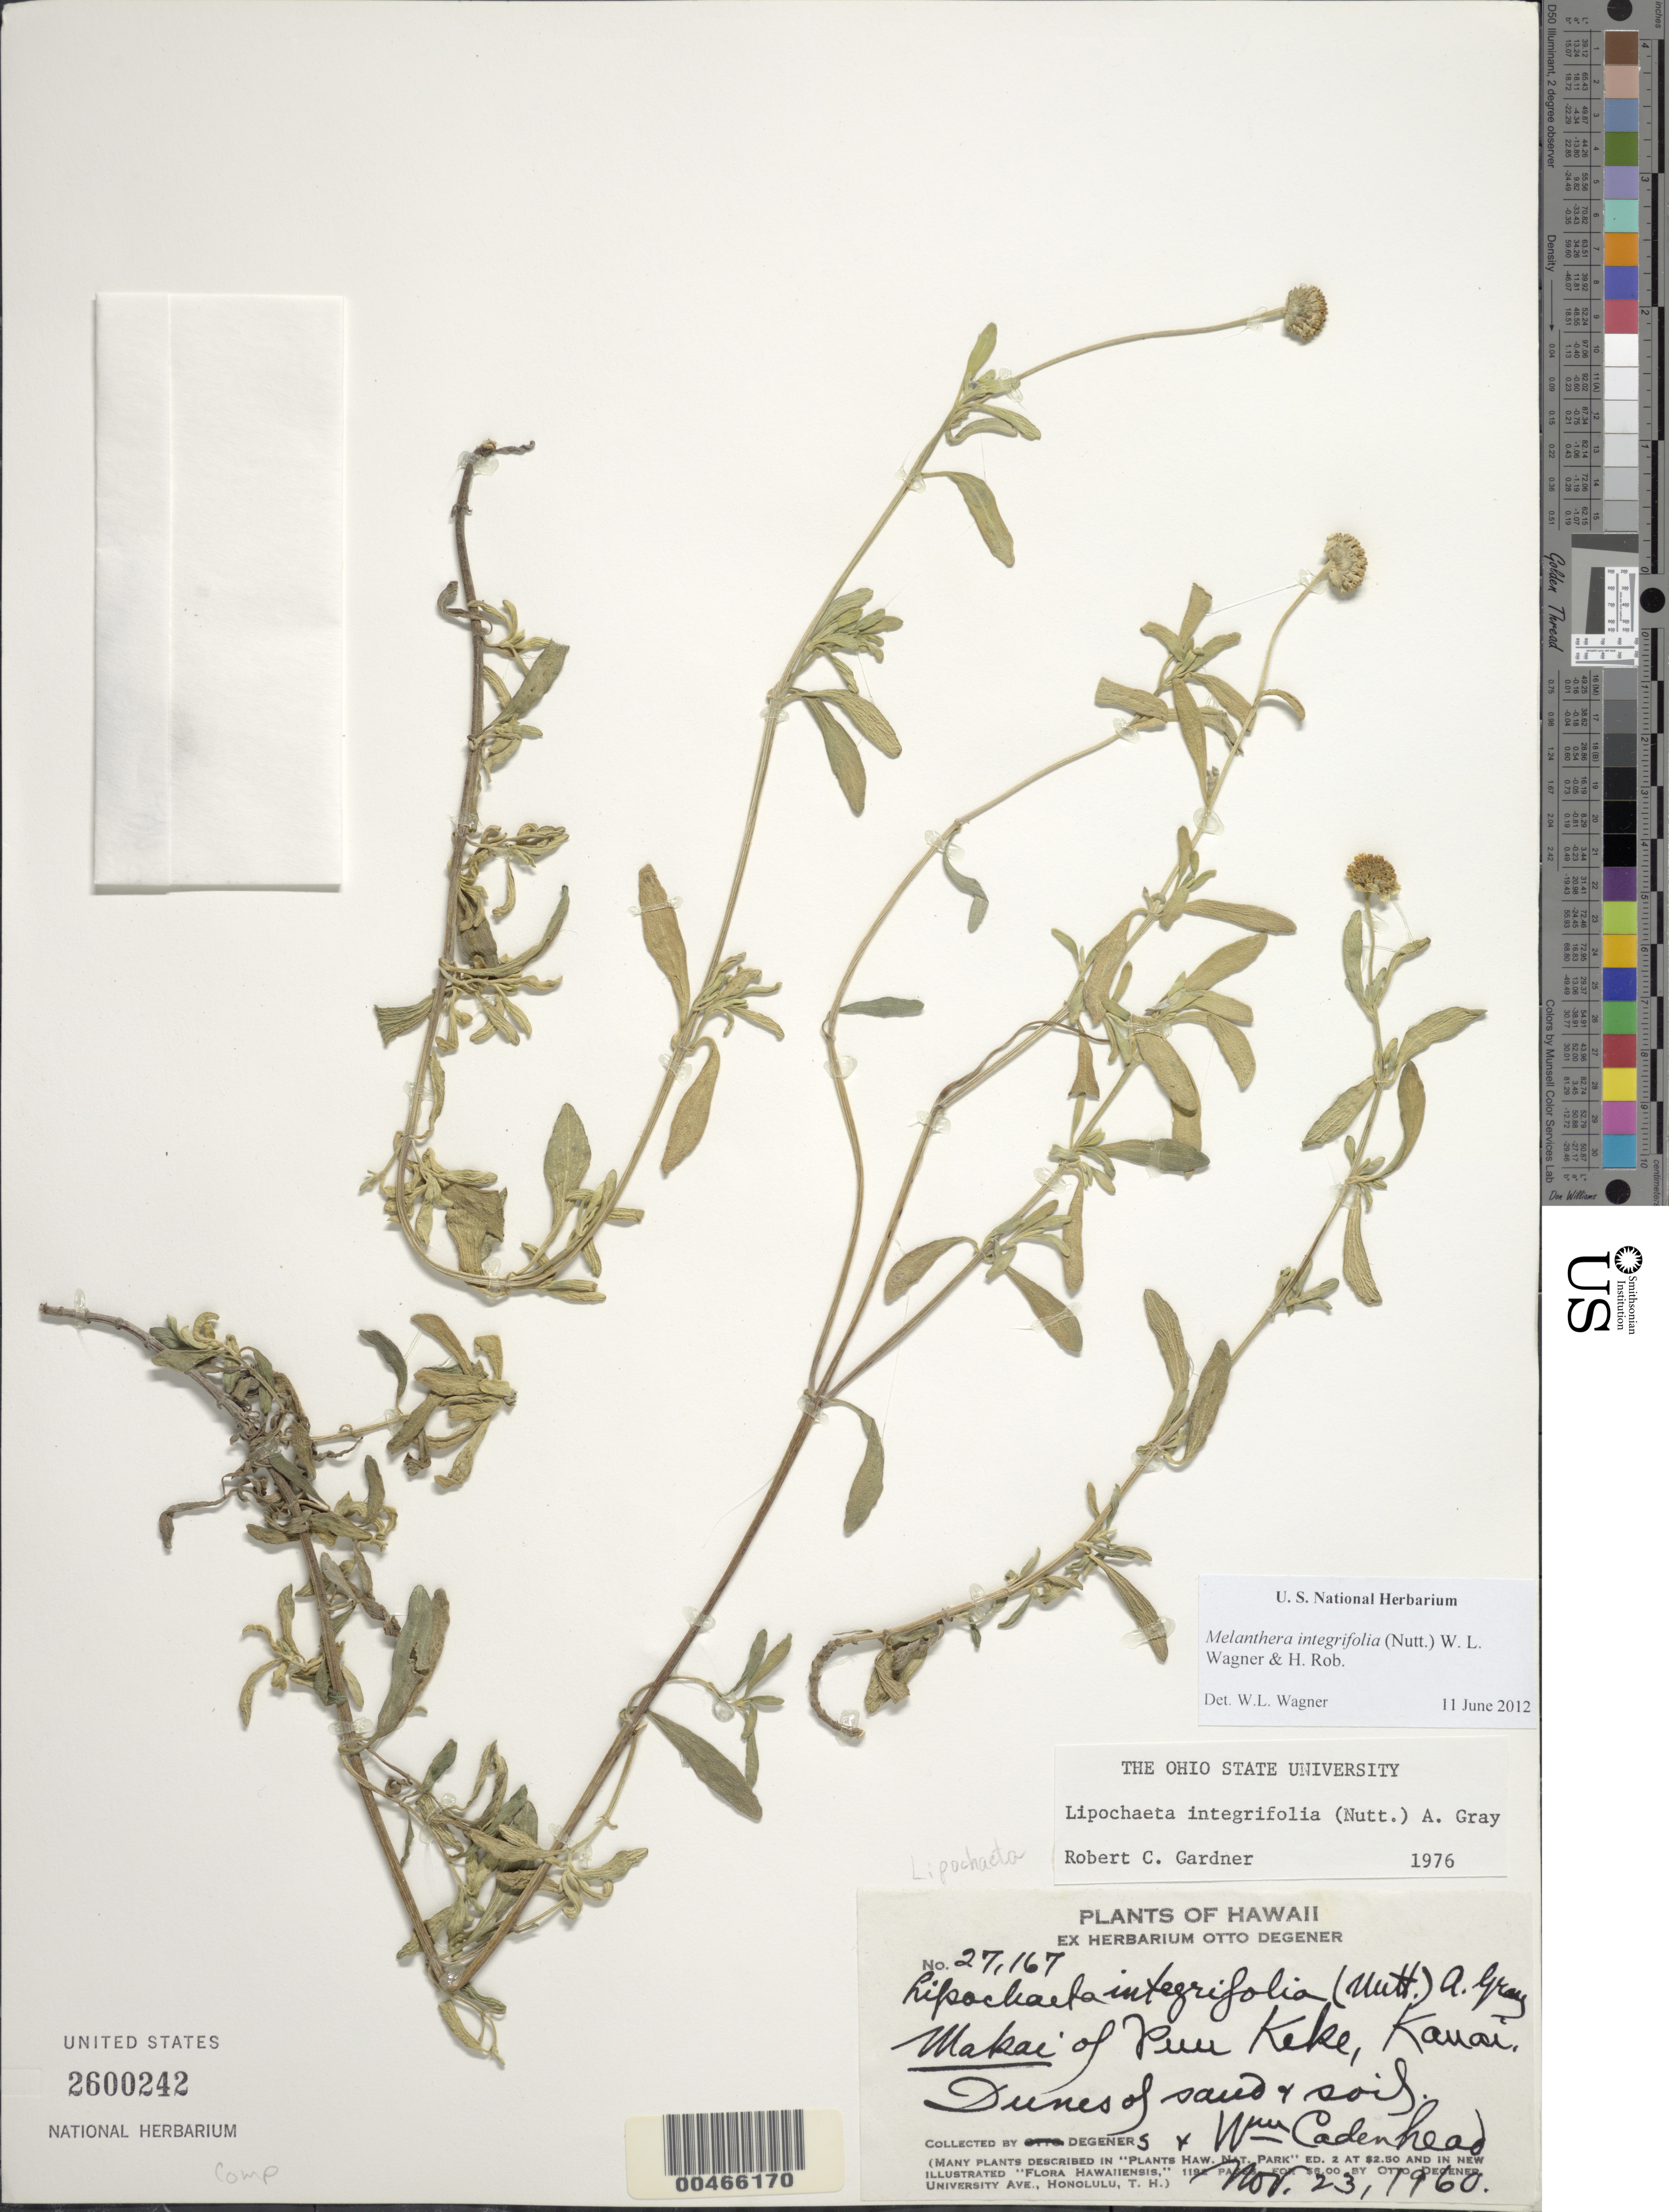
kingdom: Plantae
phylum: Tracheophyta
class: Magnoliopsida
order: Asterales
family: Asteraceae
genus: Wollastonia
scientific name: Wollastonia integrifolia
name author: (Nutt.) Orchard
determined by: Wagner, W. L., (BOT), Smithsonian Institution - National Museum of Natural History (UNITED STATES)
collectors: -. Degeners & W. Cadenhead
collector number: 27167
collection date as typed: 23 Nov 1960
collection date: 1960-11-23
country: United States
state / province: Hawaii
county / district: Kauai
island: Kaua'i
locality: Makai of Puu Keke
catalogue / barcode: US 2600242